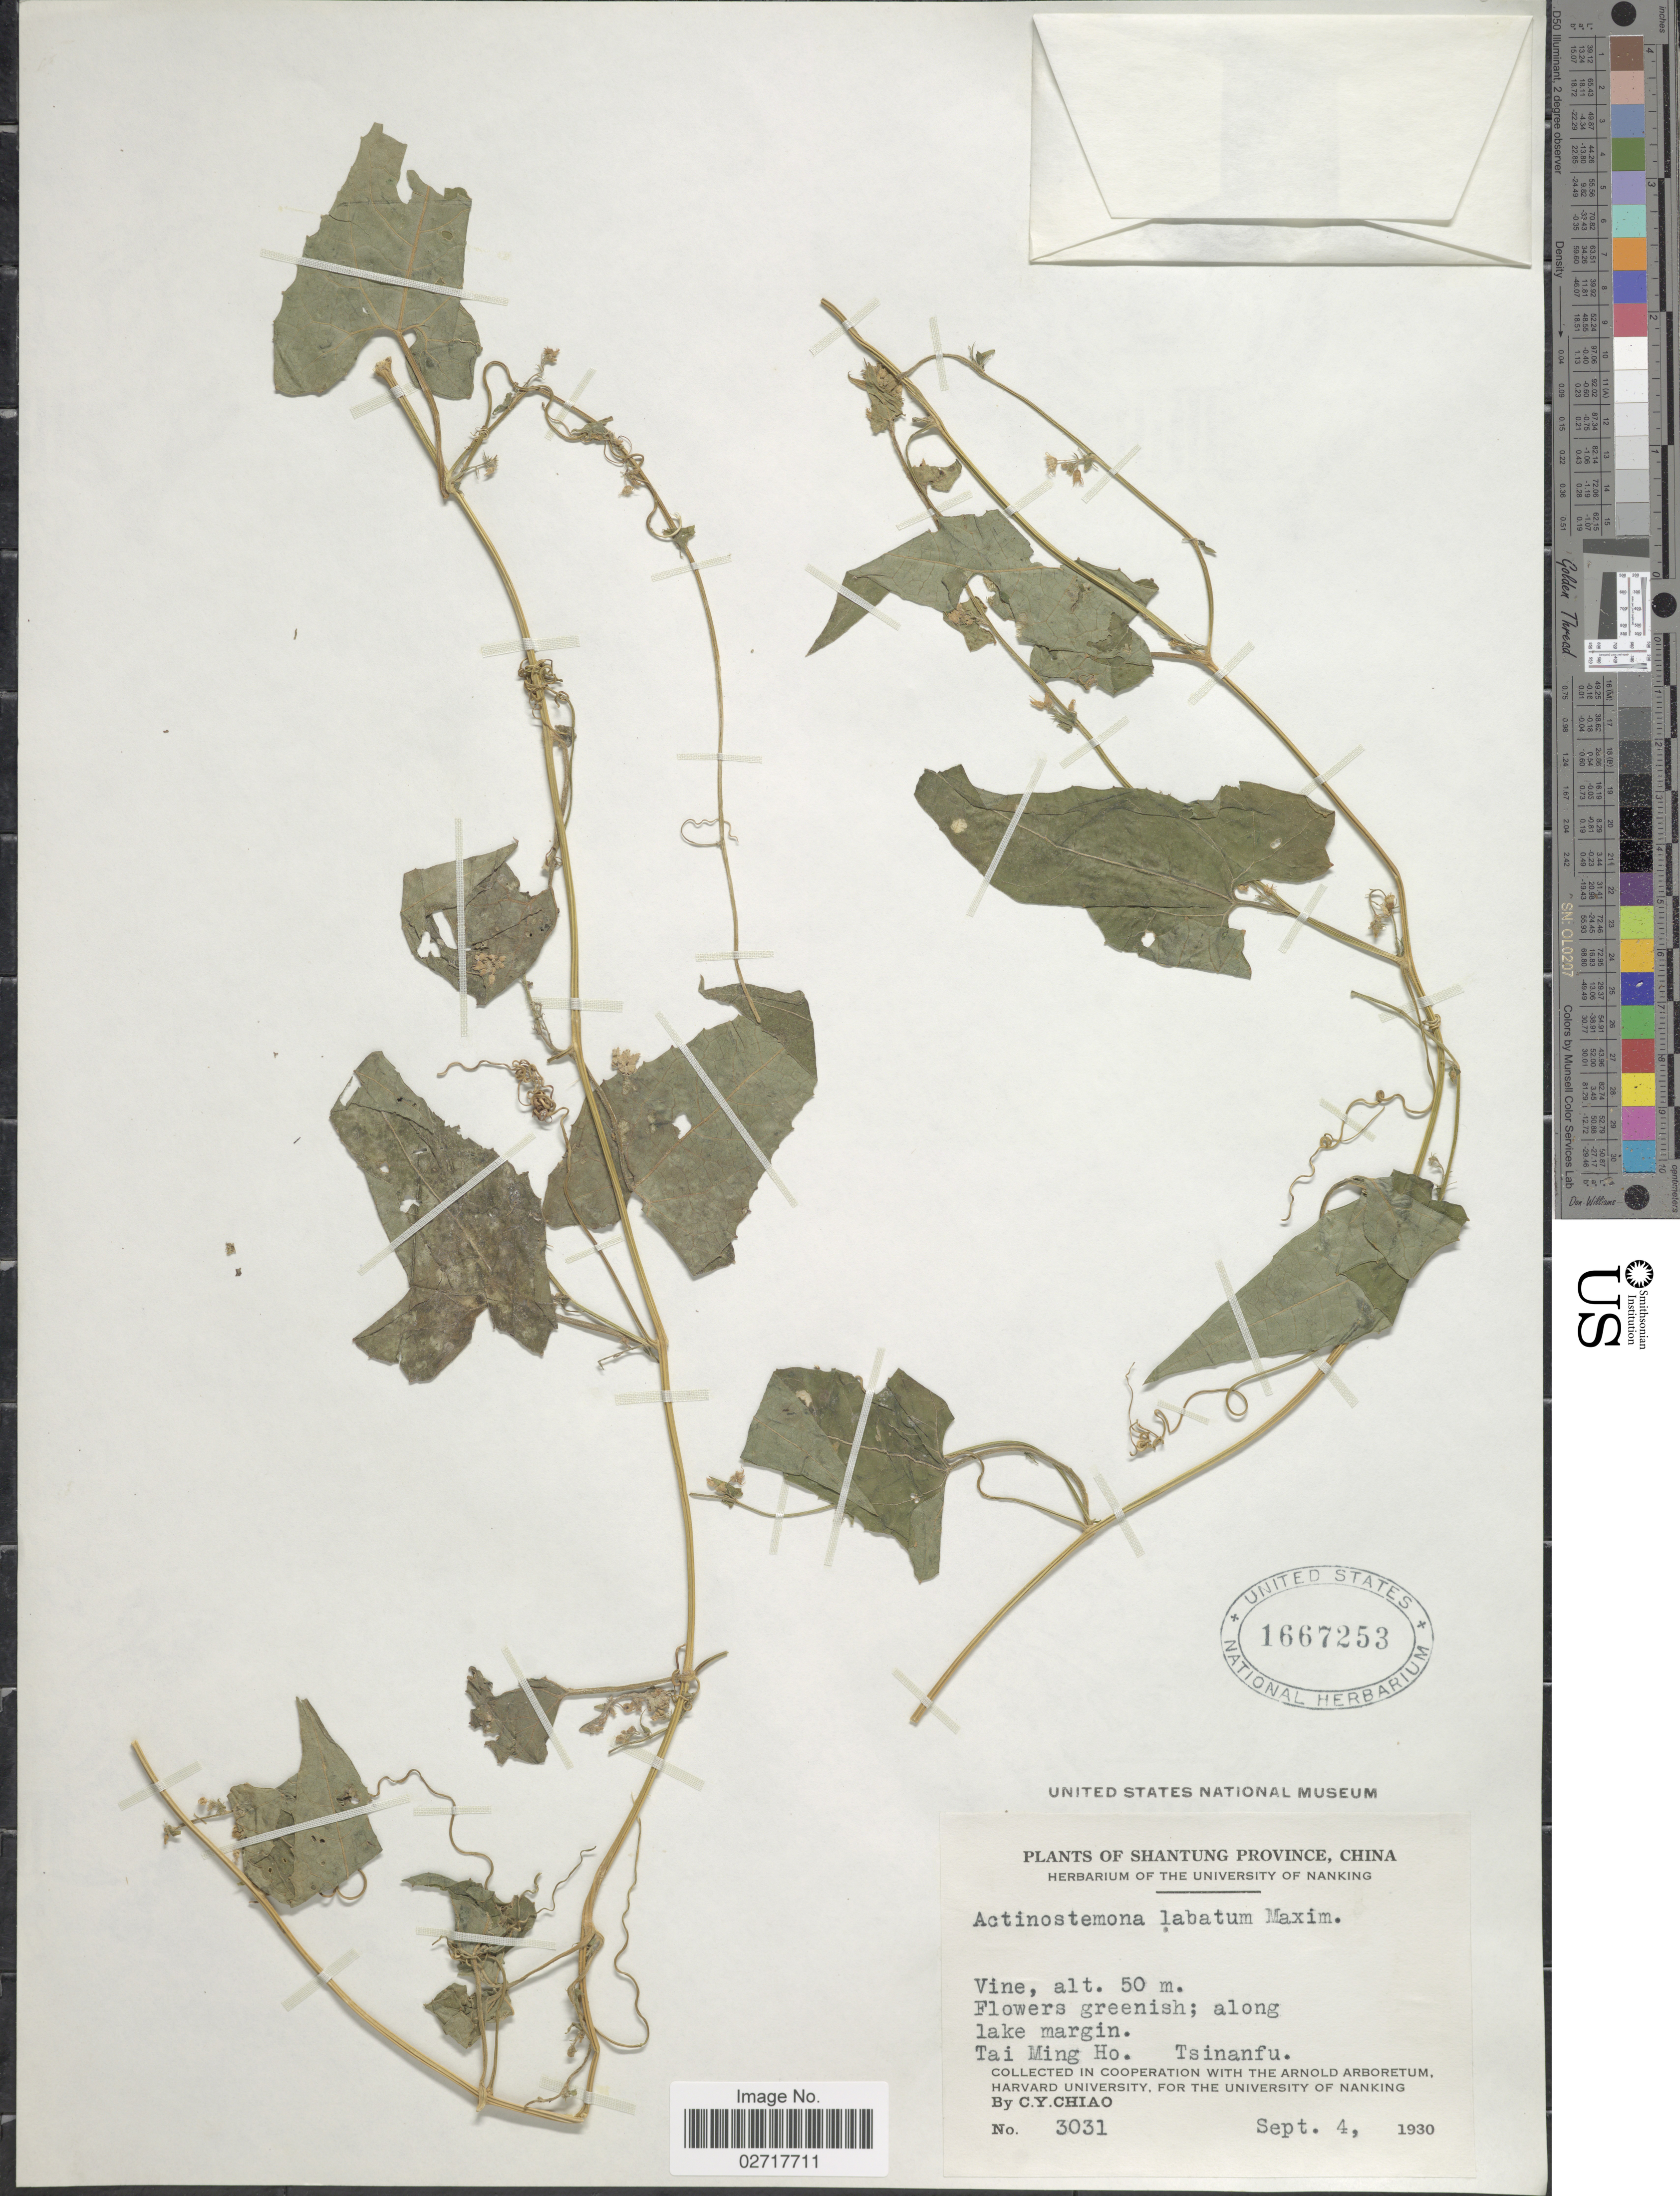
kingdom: Plantae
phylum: Tracheophyta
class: Magnoliopsida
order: Cucurbitales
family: Cucurbitaceae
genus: Actinostemma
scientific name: Actinostemma tenerum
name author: Griff.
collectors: C. Y. Chiao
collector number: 3031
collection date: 1930-09-04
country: China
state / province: Shandong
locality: Shantung Province. Tai Min Ho. Tsinanfu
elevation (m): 50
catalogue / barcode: US 1667253